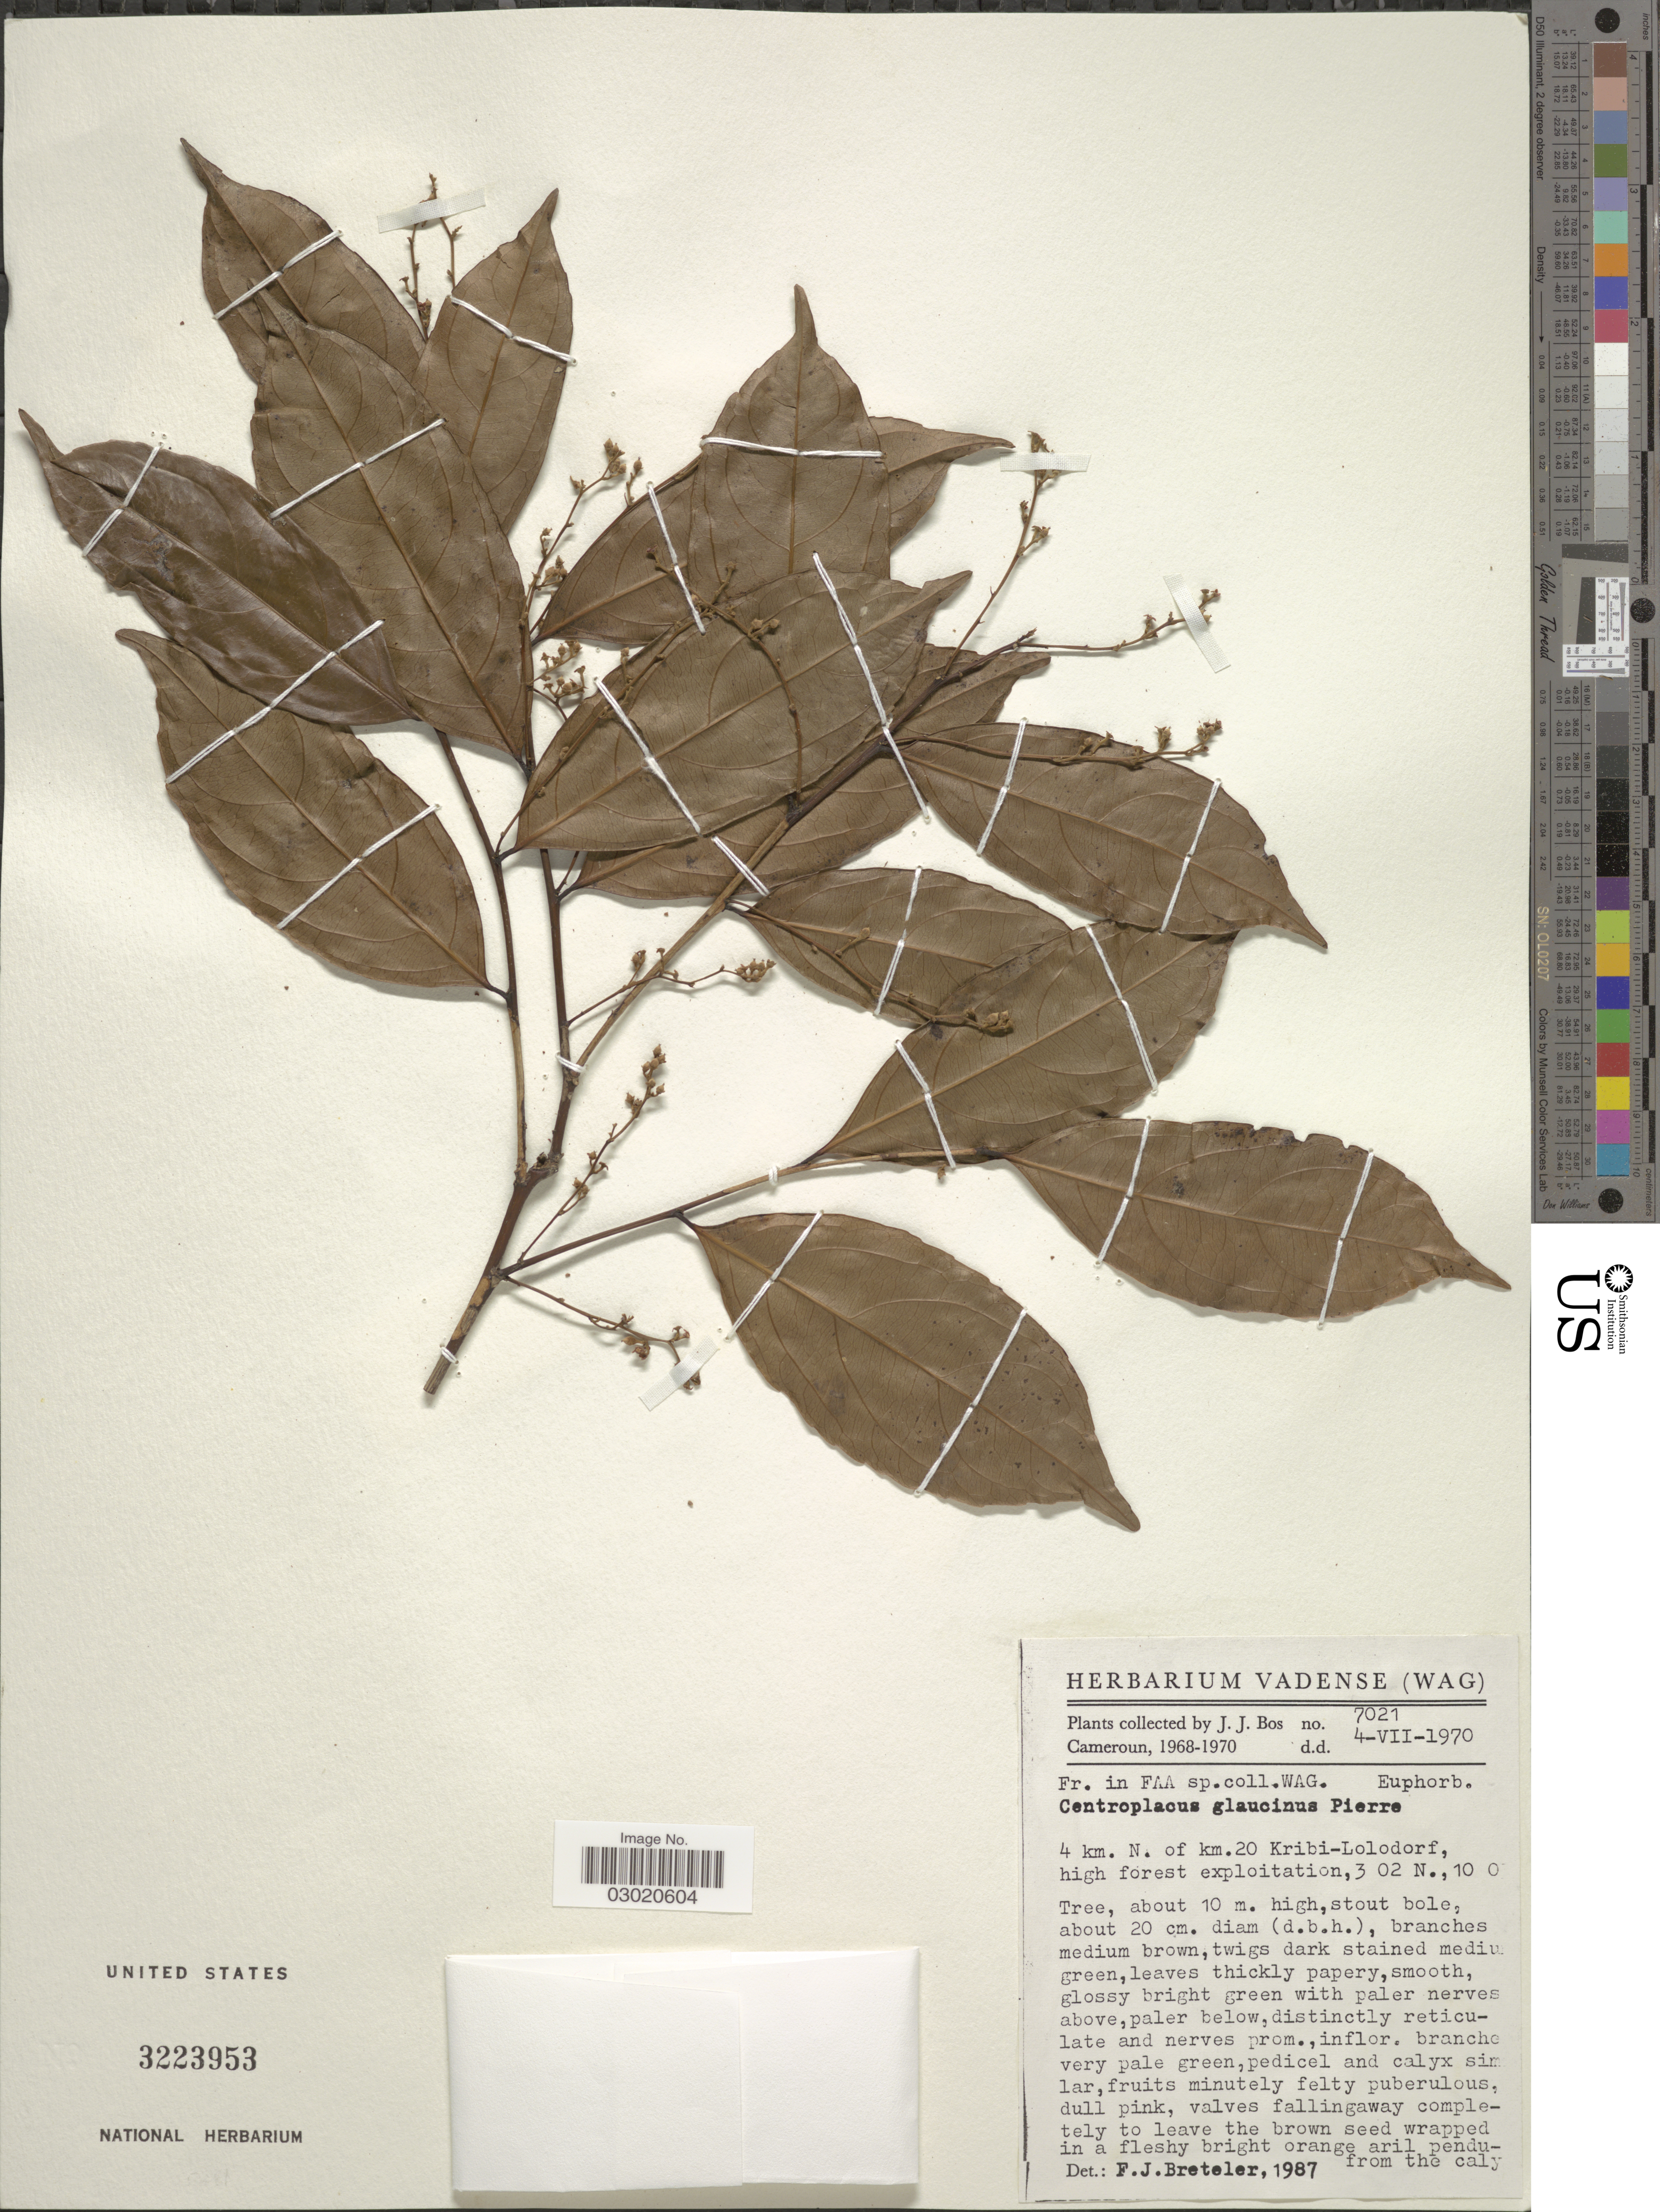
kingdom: Plantae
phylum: Tracheophyta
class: Magnoliopsida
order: Malpighiales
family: Centroplacaceae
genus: Centroplacus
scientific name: Centroplacus glaucinus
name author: Pierre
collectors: J. J. Bos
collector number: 7021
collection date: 1970-07-04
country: Cameroon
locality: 4 km. N. of km. 20 Kribi-Lolodorf, high forest explotation.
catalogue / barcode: US 3223953